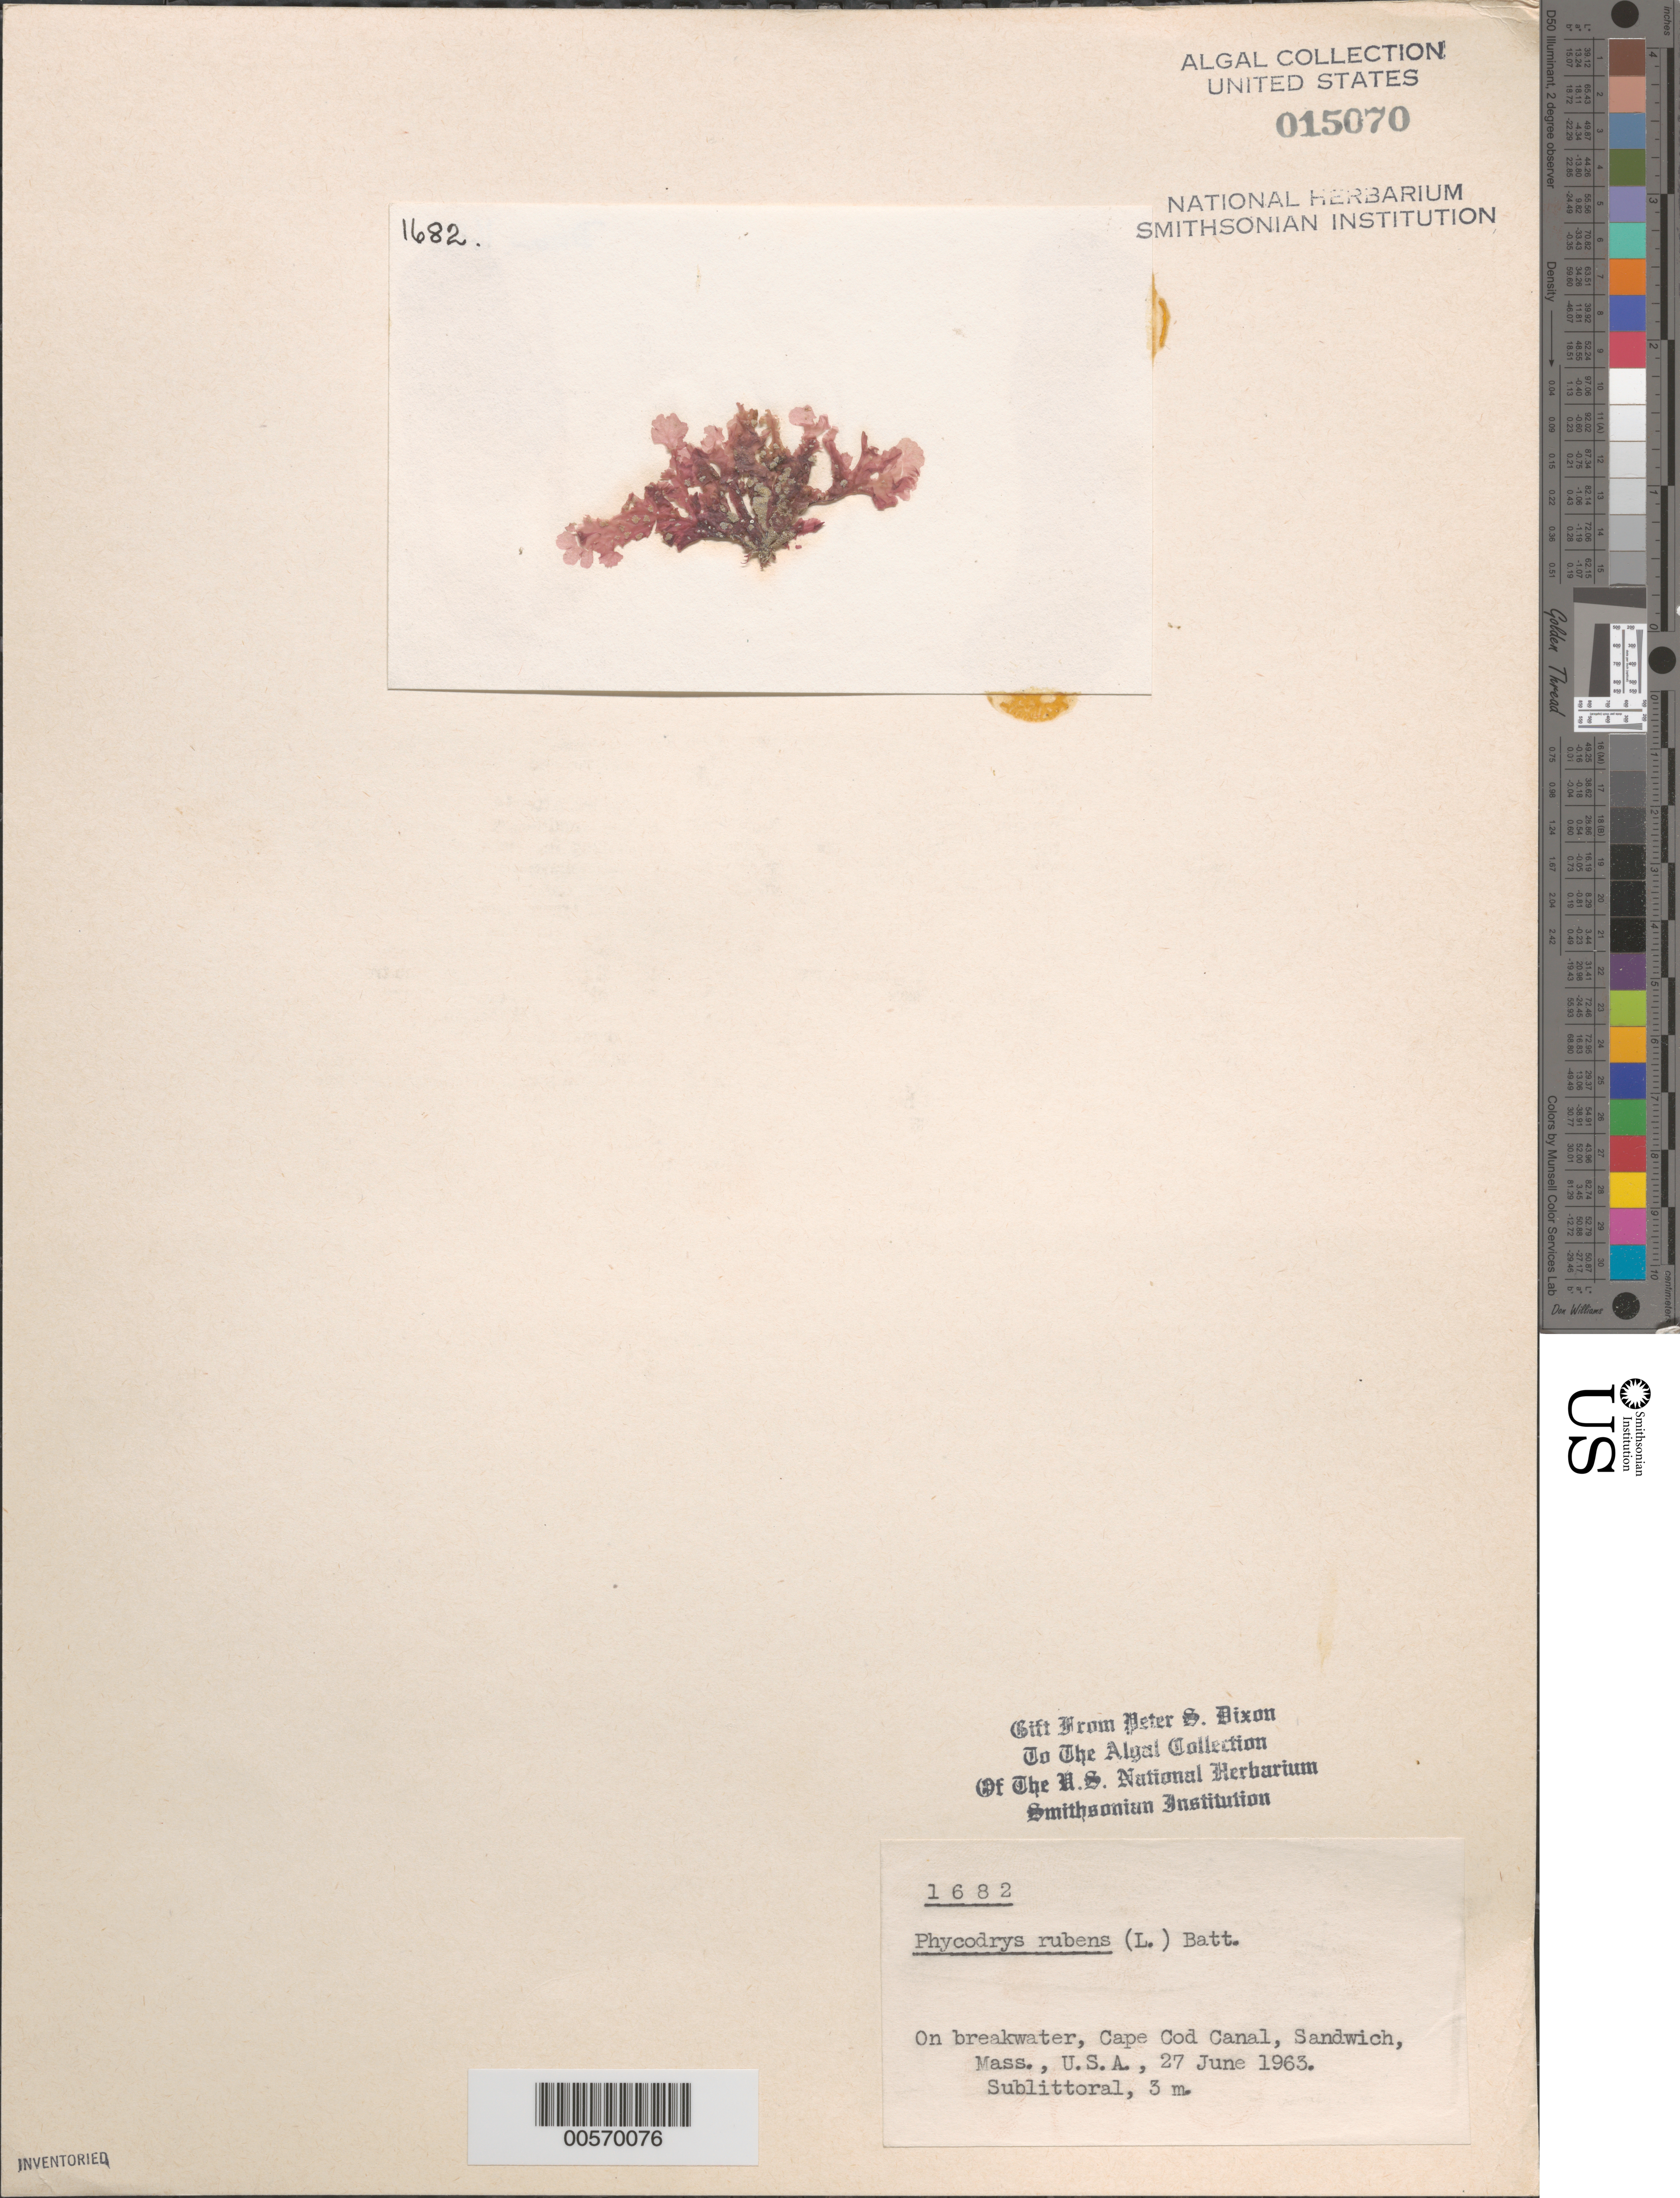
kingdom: Plantae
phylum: Rhodophyta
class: Florideophyceae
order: Ceramiales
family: Delesseriaceae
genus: Phycodrys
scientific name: Phycodrys rubens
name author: (L.) Batters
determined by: Dixon, P. S.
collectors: P. S. Dixon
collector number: PSD 1682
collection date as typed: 27 Jun 1963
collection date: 1963-06-27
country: United States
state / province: Massachusetts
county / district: Barnstable County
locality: Cape Cod Canal, Sandwich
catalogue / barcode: US 15070